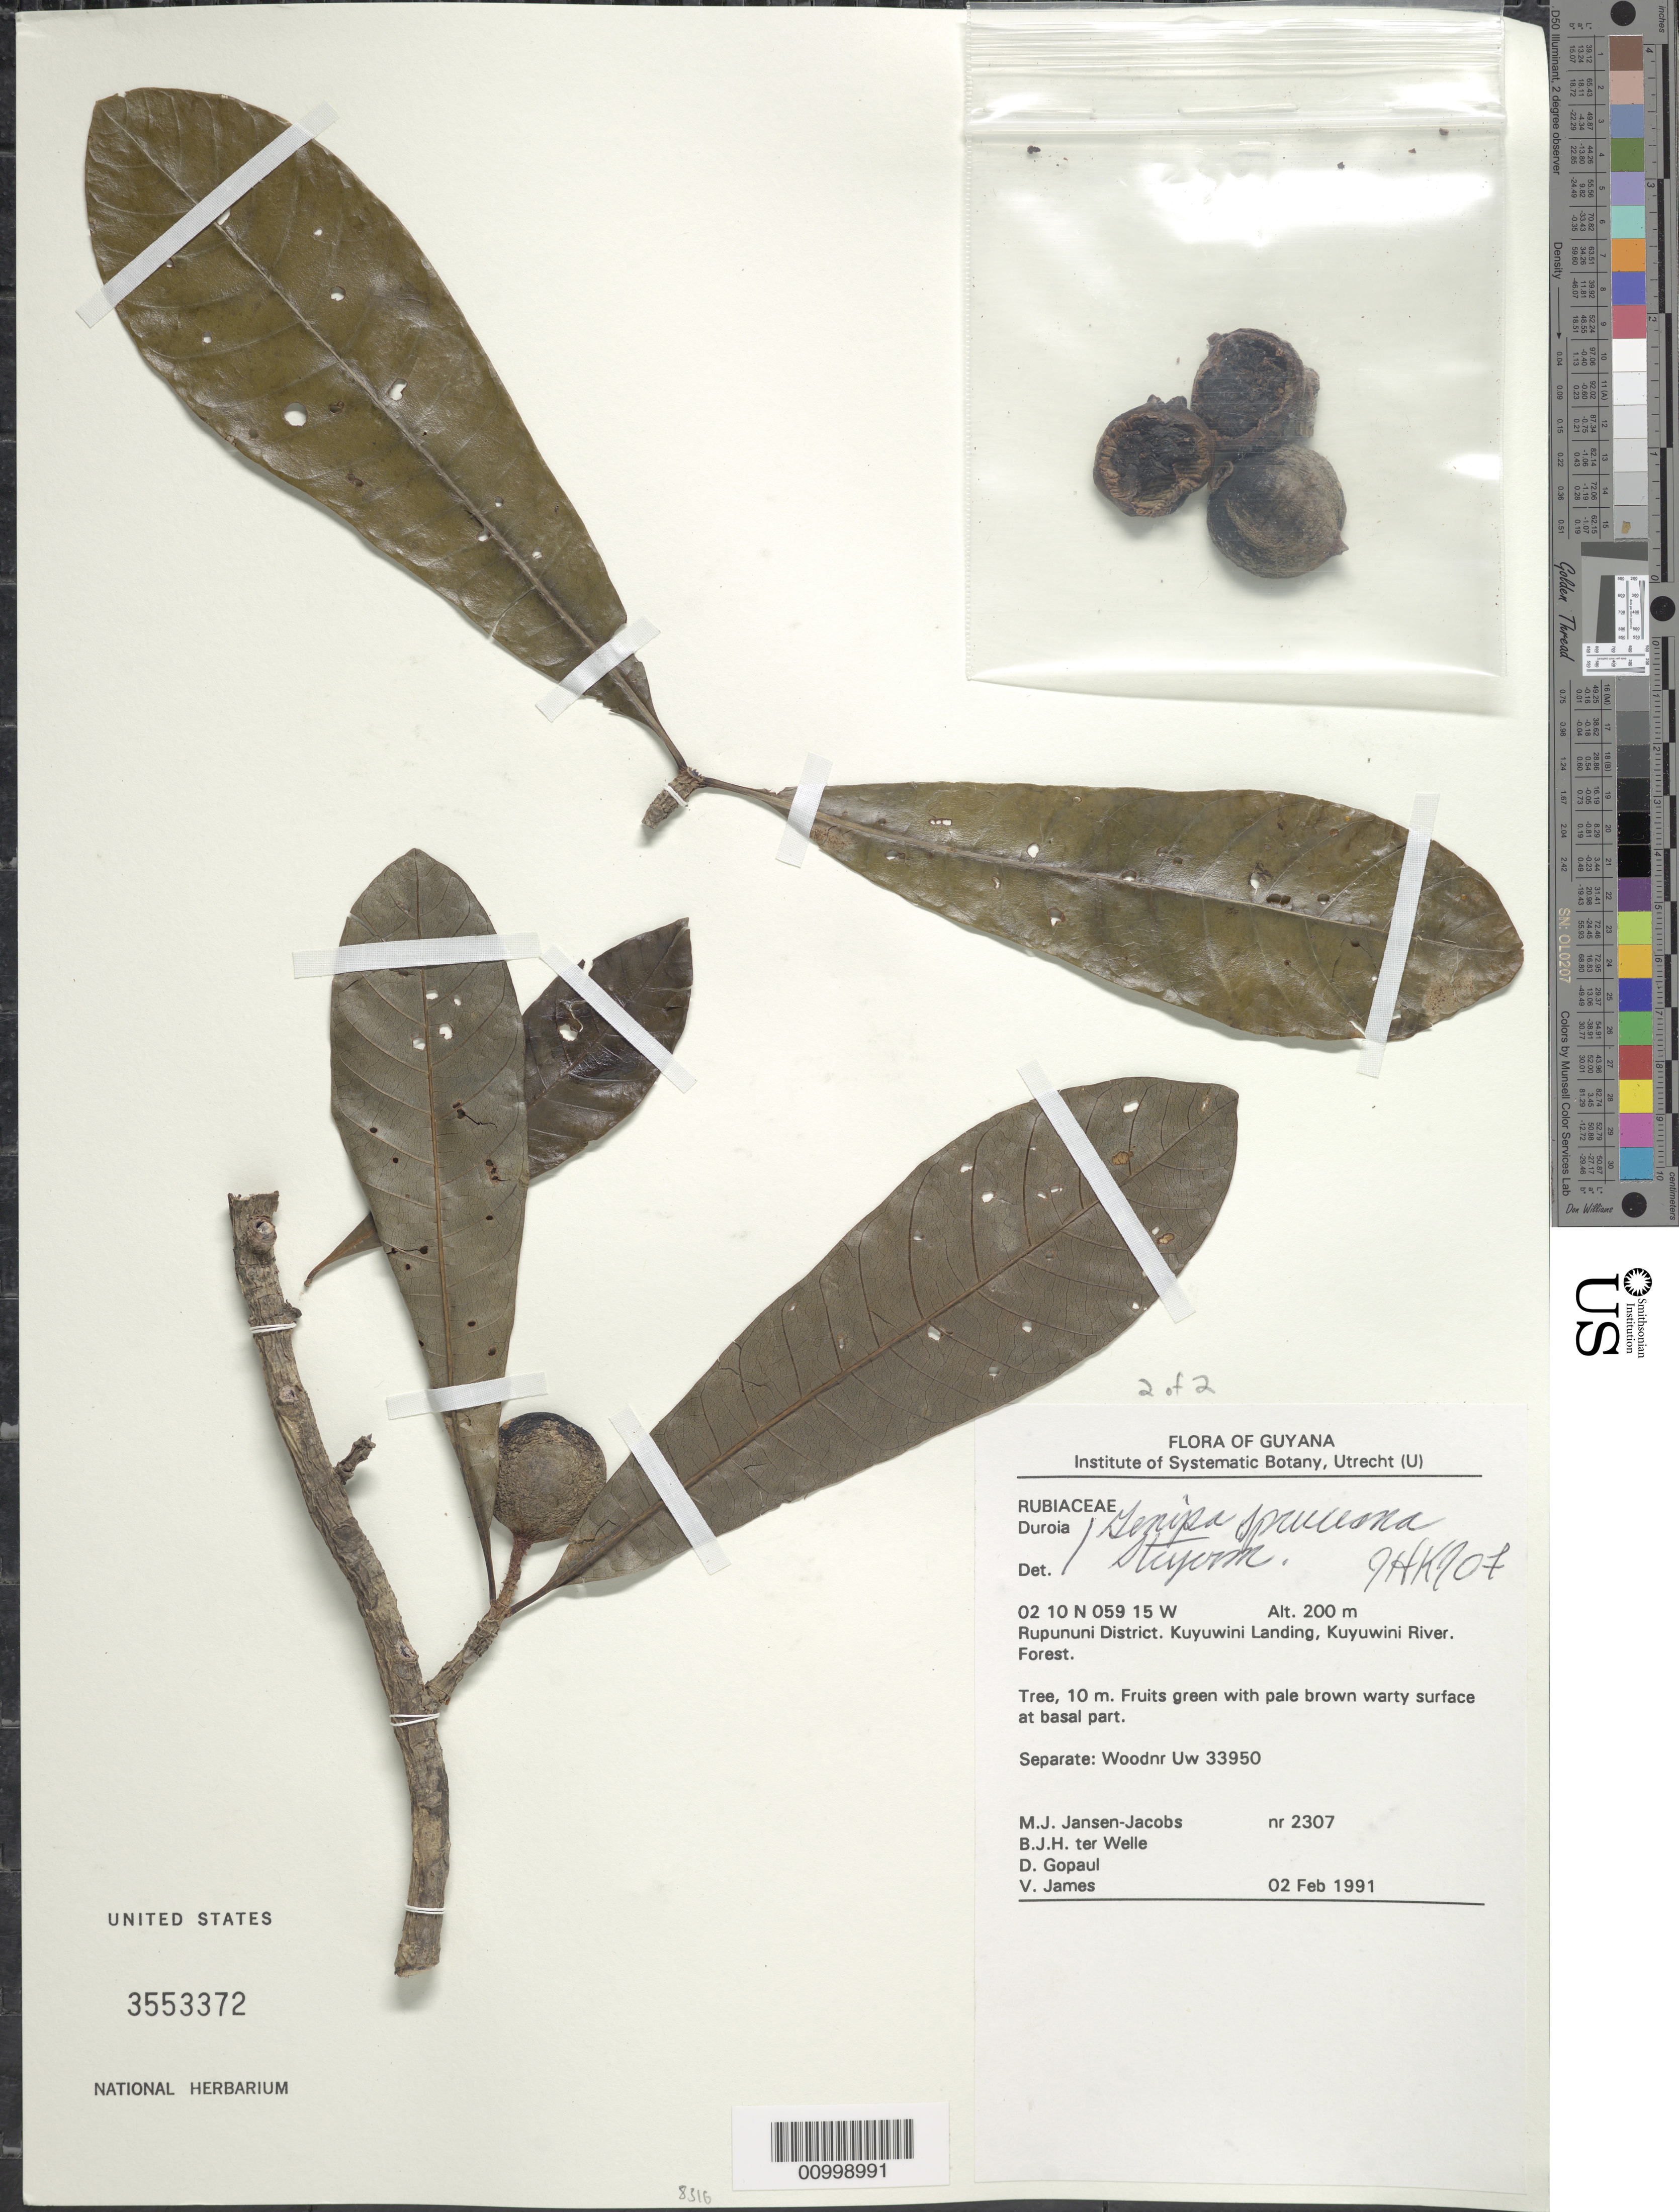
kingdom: Plantae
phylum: Tracheophyta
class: Magnoliopsida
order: Gentianales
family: Rubiaceae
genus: Genipa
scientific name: Genipa spruceana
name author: Steyerm.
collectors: M. J. Jansen-Jacobs, B. Welle, D. Gopaul & V. James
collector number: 2307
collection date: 1991-02-02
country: Guyana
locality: Rupununi District. Kuyuwini Landing, Kuyuwini River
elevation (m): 200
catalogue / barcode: US 3553372